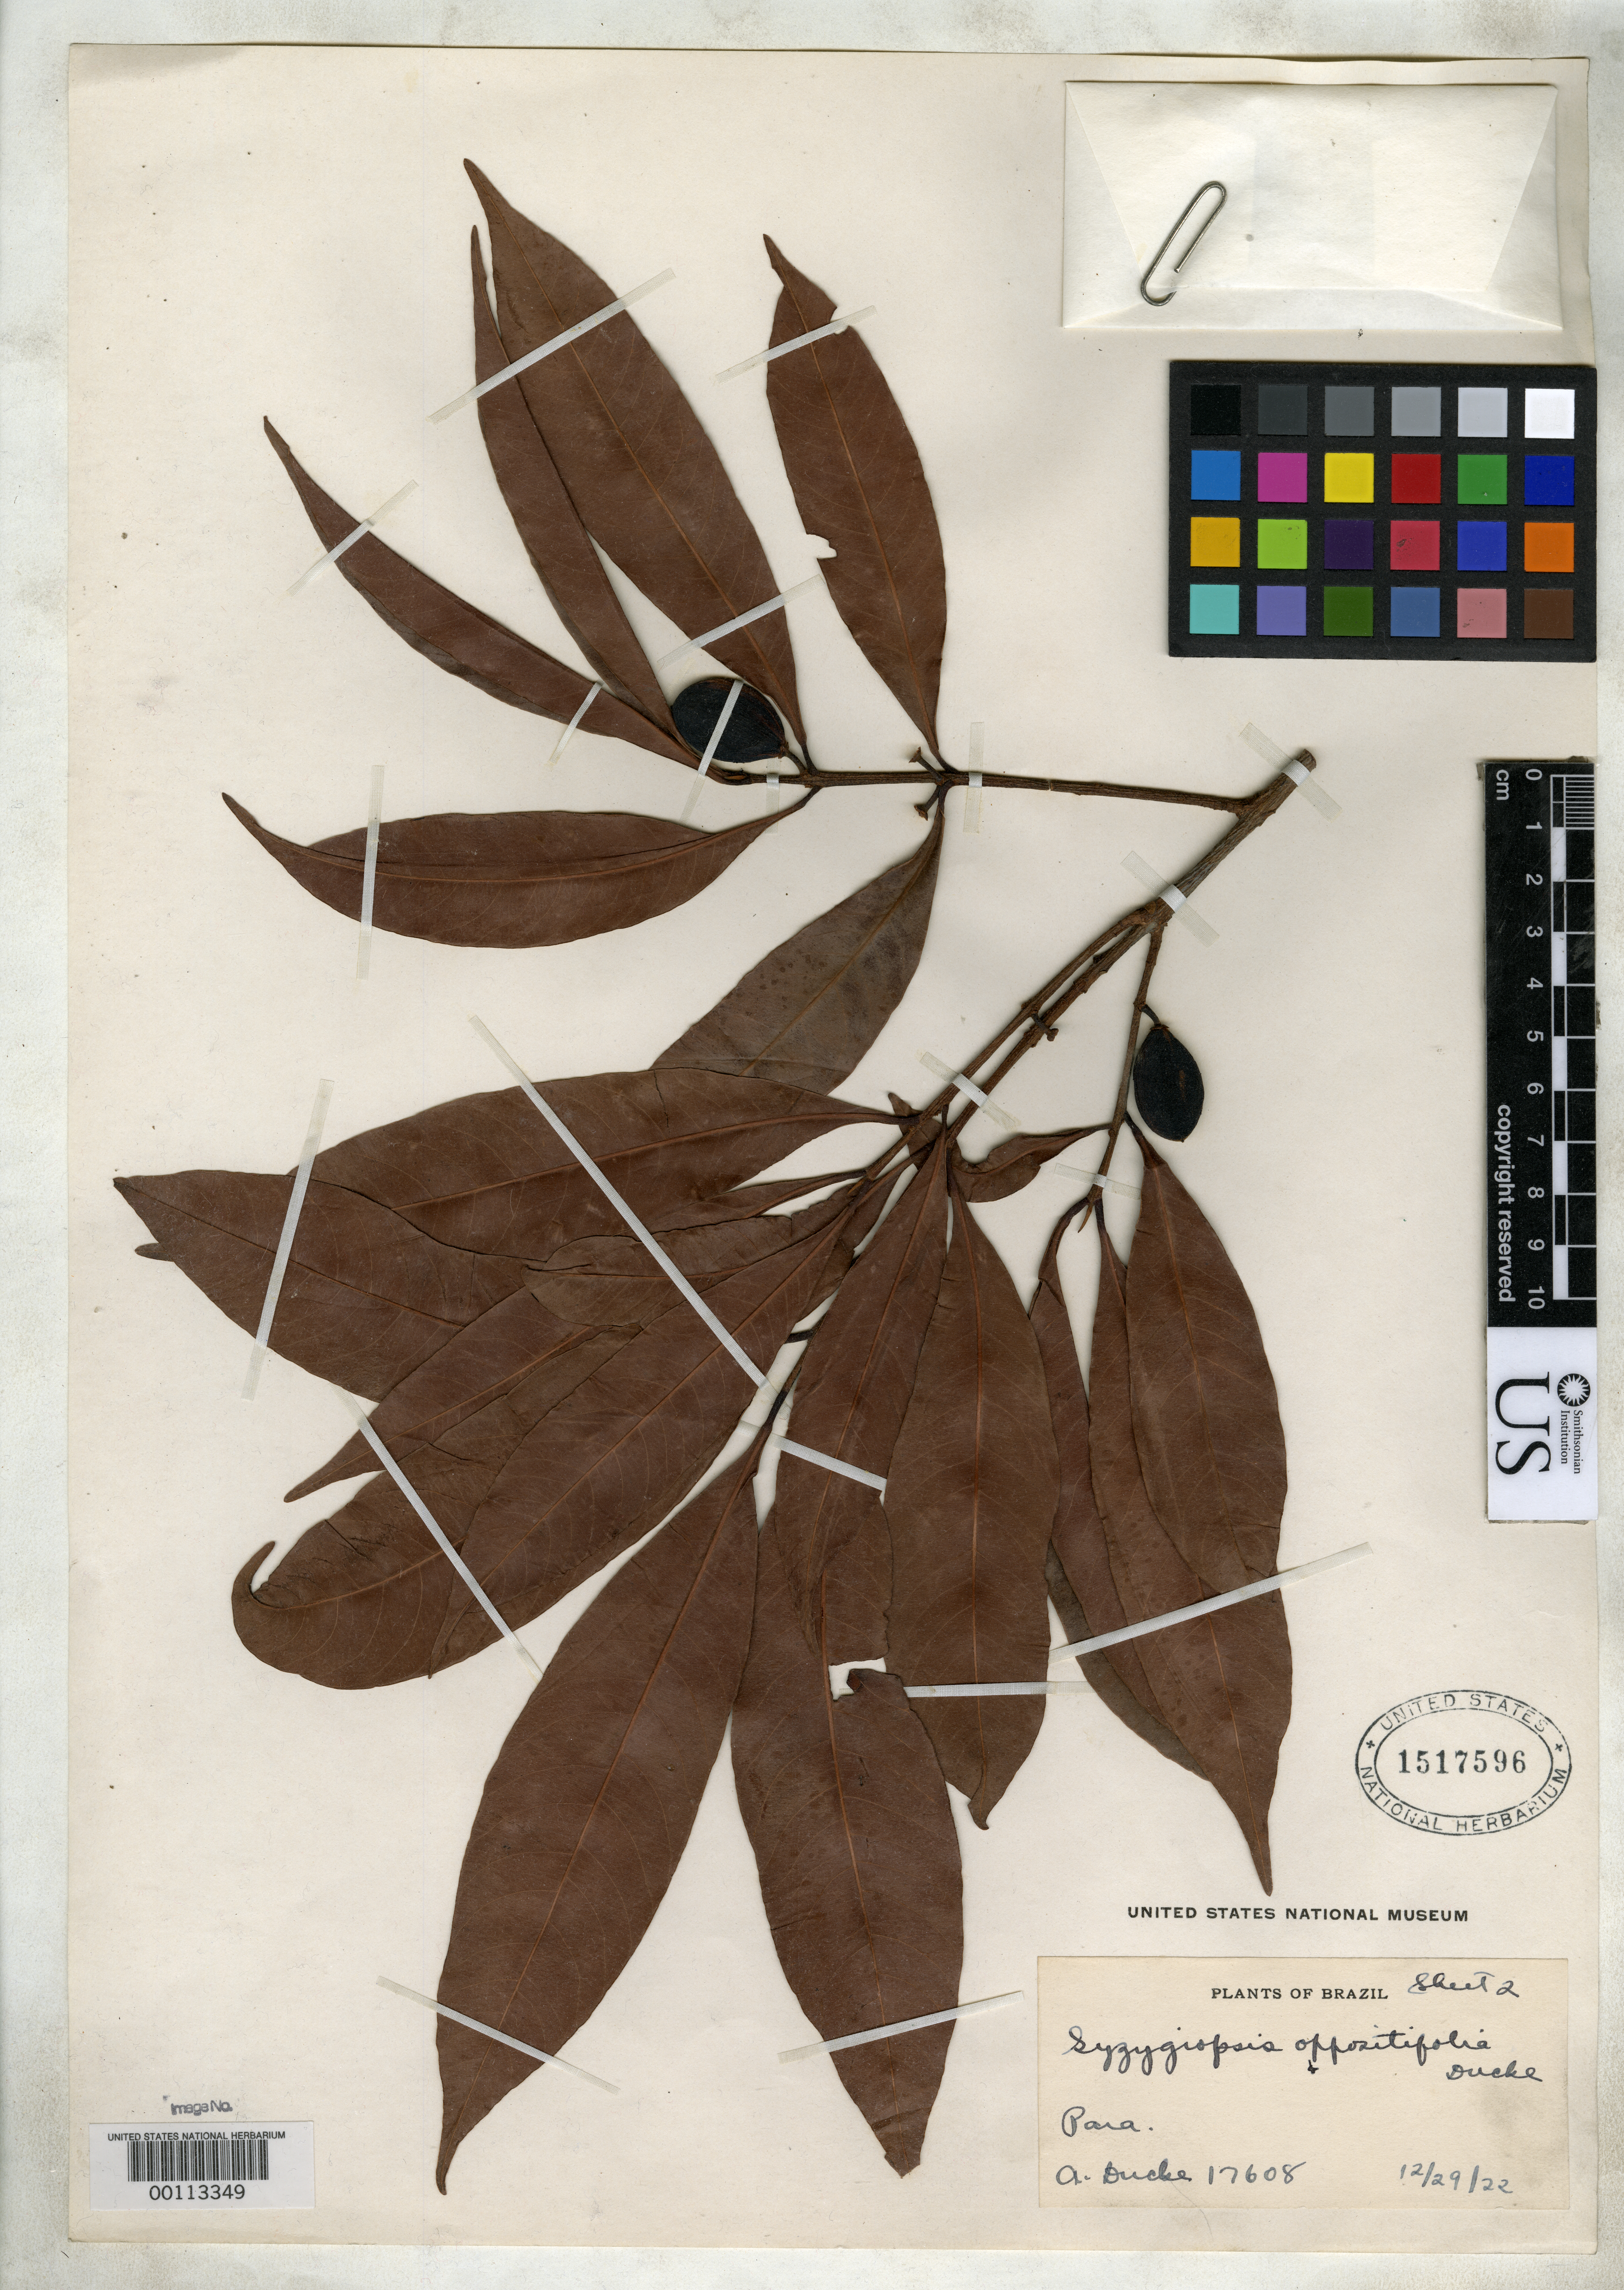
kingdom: Plantae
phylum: Tracheophyta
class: Magnoliopsida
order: Ericales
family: Sapotaceae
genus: Syzygiopsis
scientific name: Syzygiopsis oppositifolia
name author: Ducke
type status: Isotype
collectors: A. Ducke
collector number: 17608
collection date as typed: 06 Sep 1922 to 29 Dec 1922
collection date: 1922-09-06/1922-12-29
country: Brazil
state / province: Pará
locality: Belem.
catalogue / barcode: US 1517596